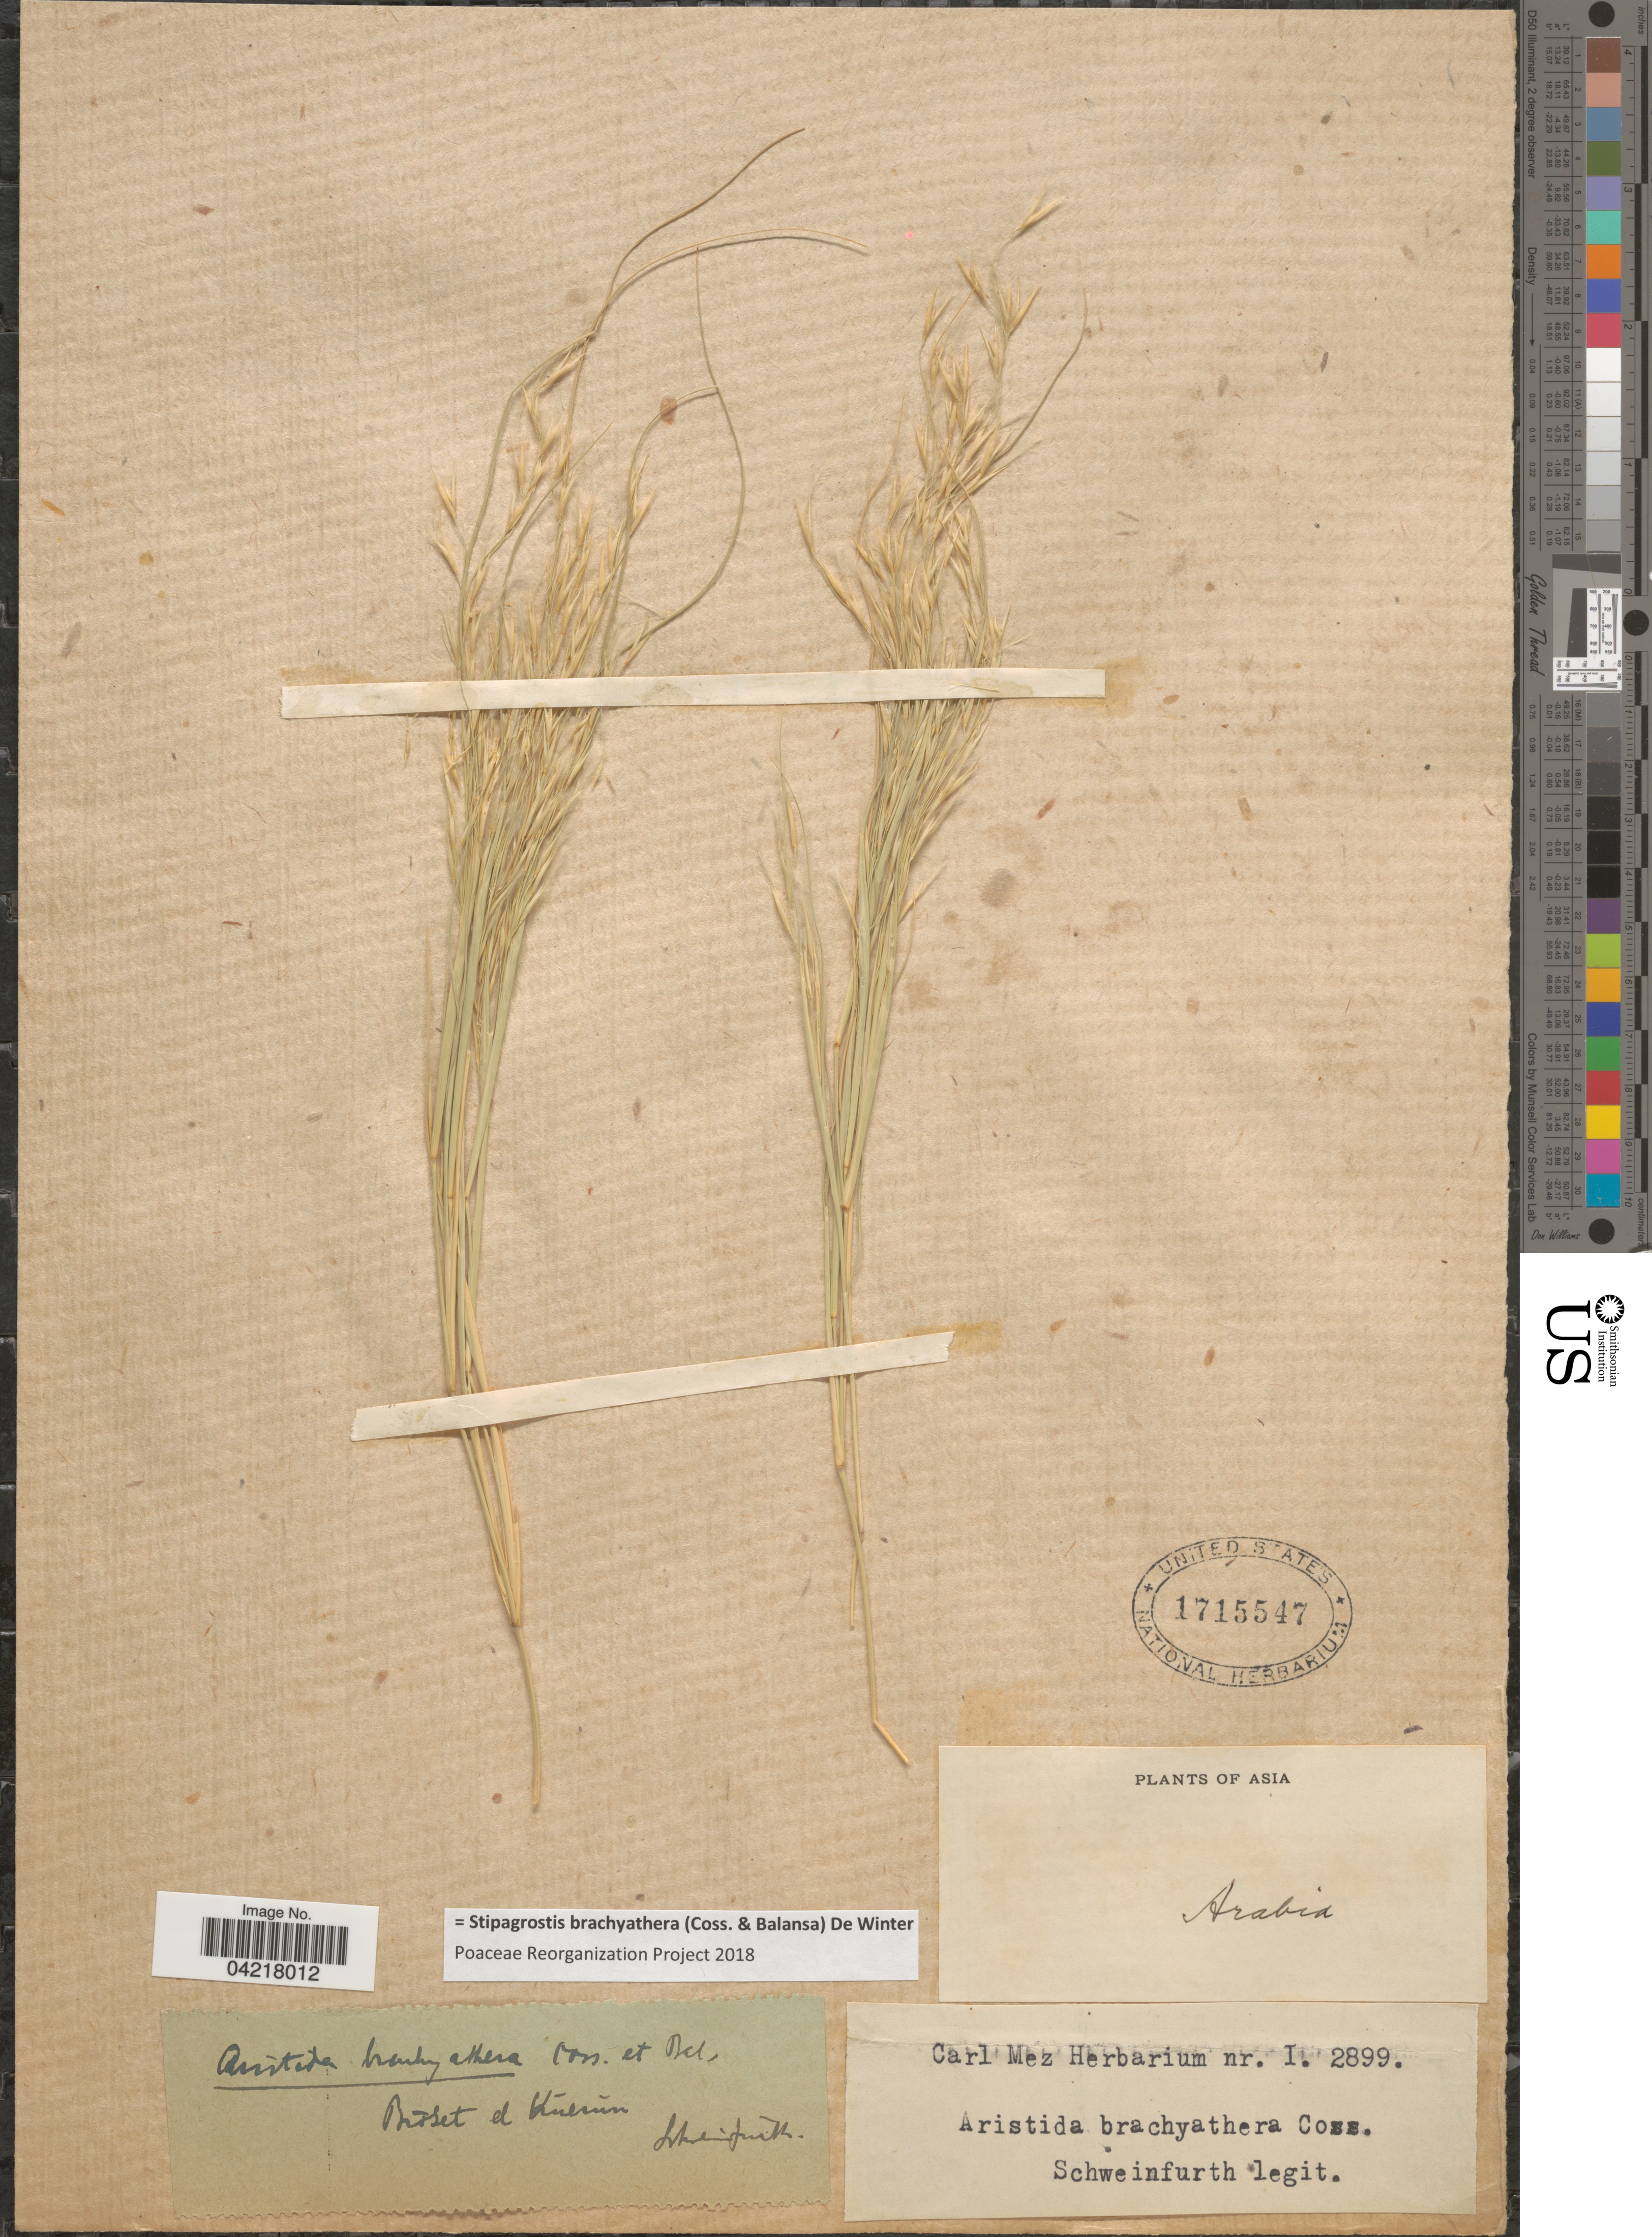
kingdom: Plantae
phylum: Tracheophyta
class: Liliopsida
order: Poales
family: Poaceae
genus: Stipagrostis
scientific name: Stipagrostis brachyathera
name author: (Coss. & Balansa) De Winter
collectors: Schweinfurth, --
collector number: I2899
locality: Asia. Arabia. Bróset [interpreted] et Kúerúm [interpreted].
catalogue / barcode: US 1715547